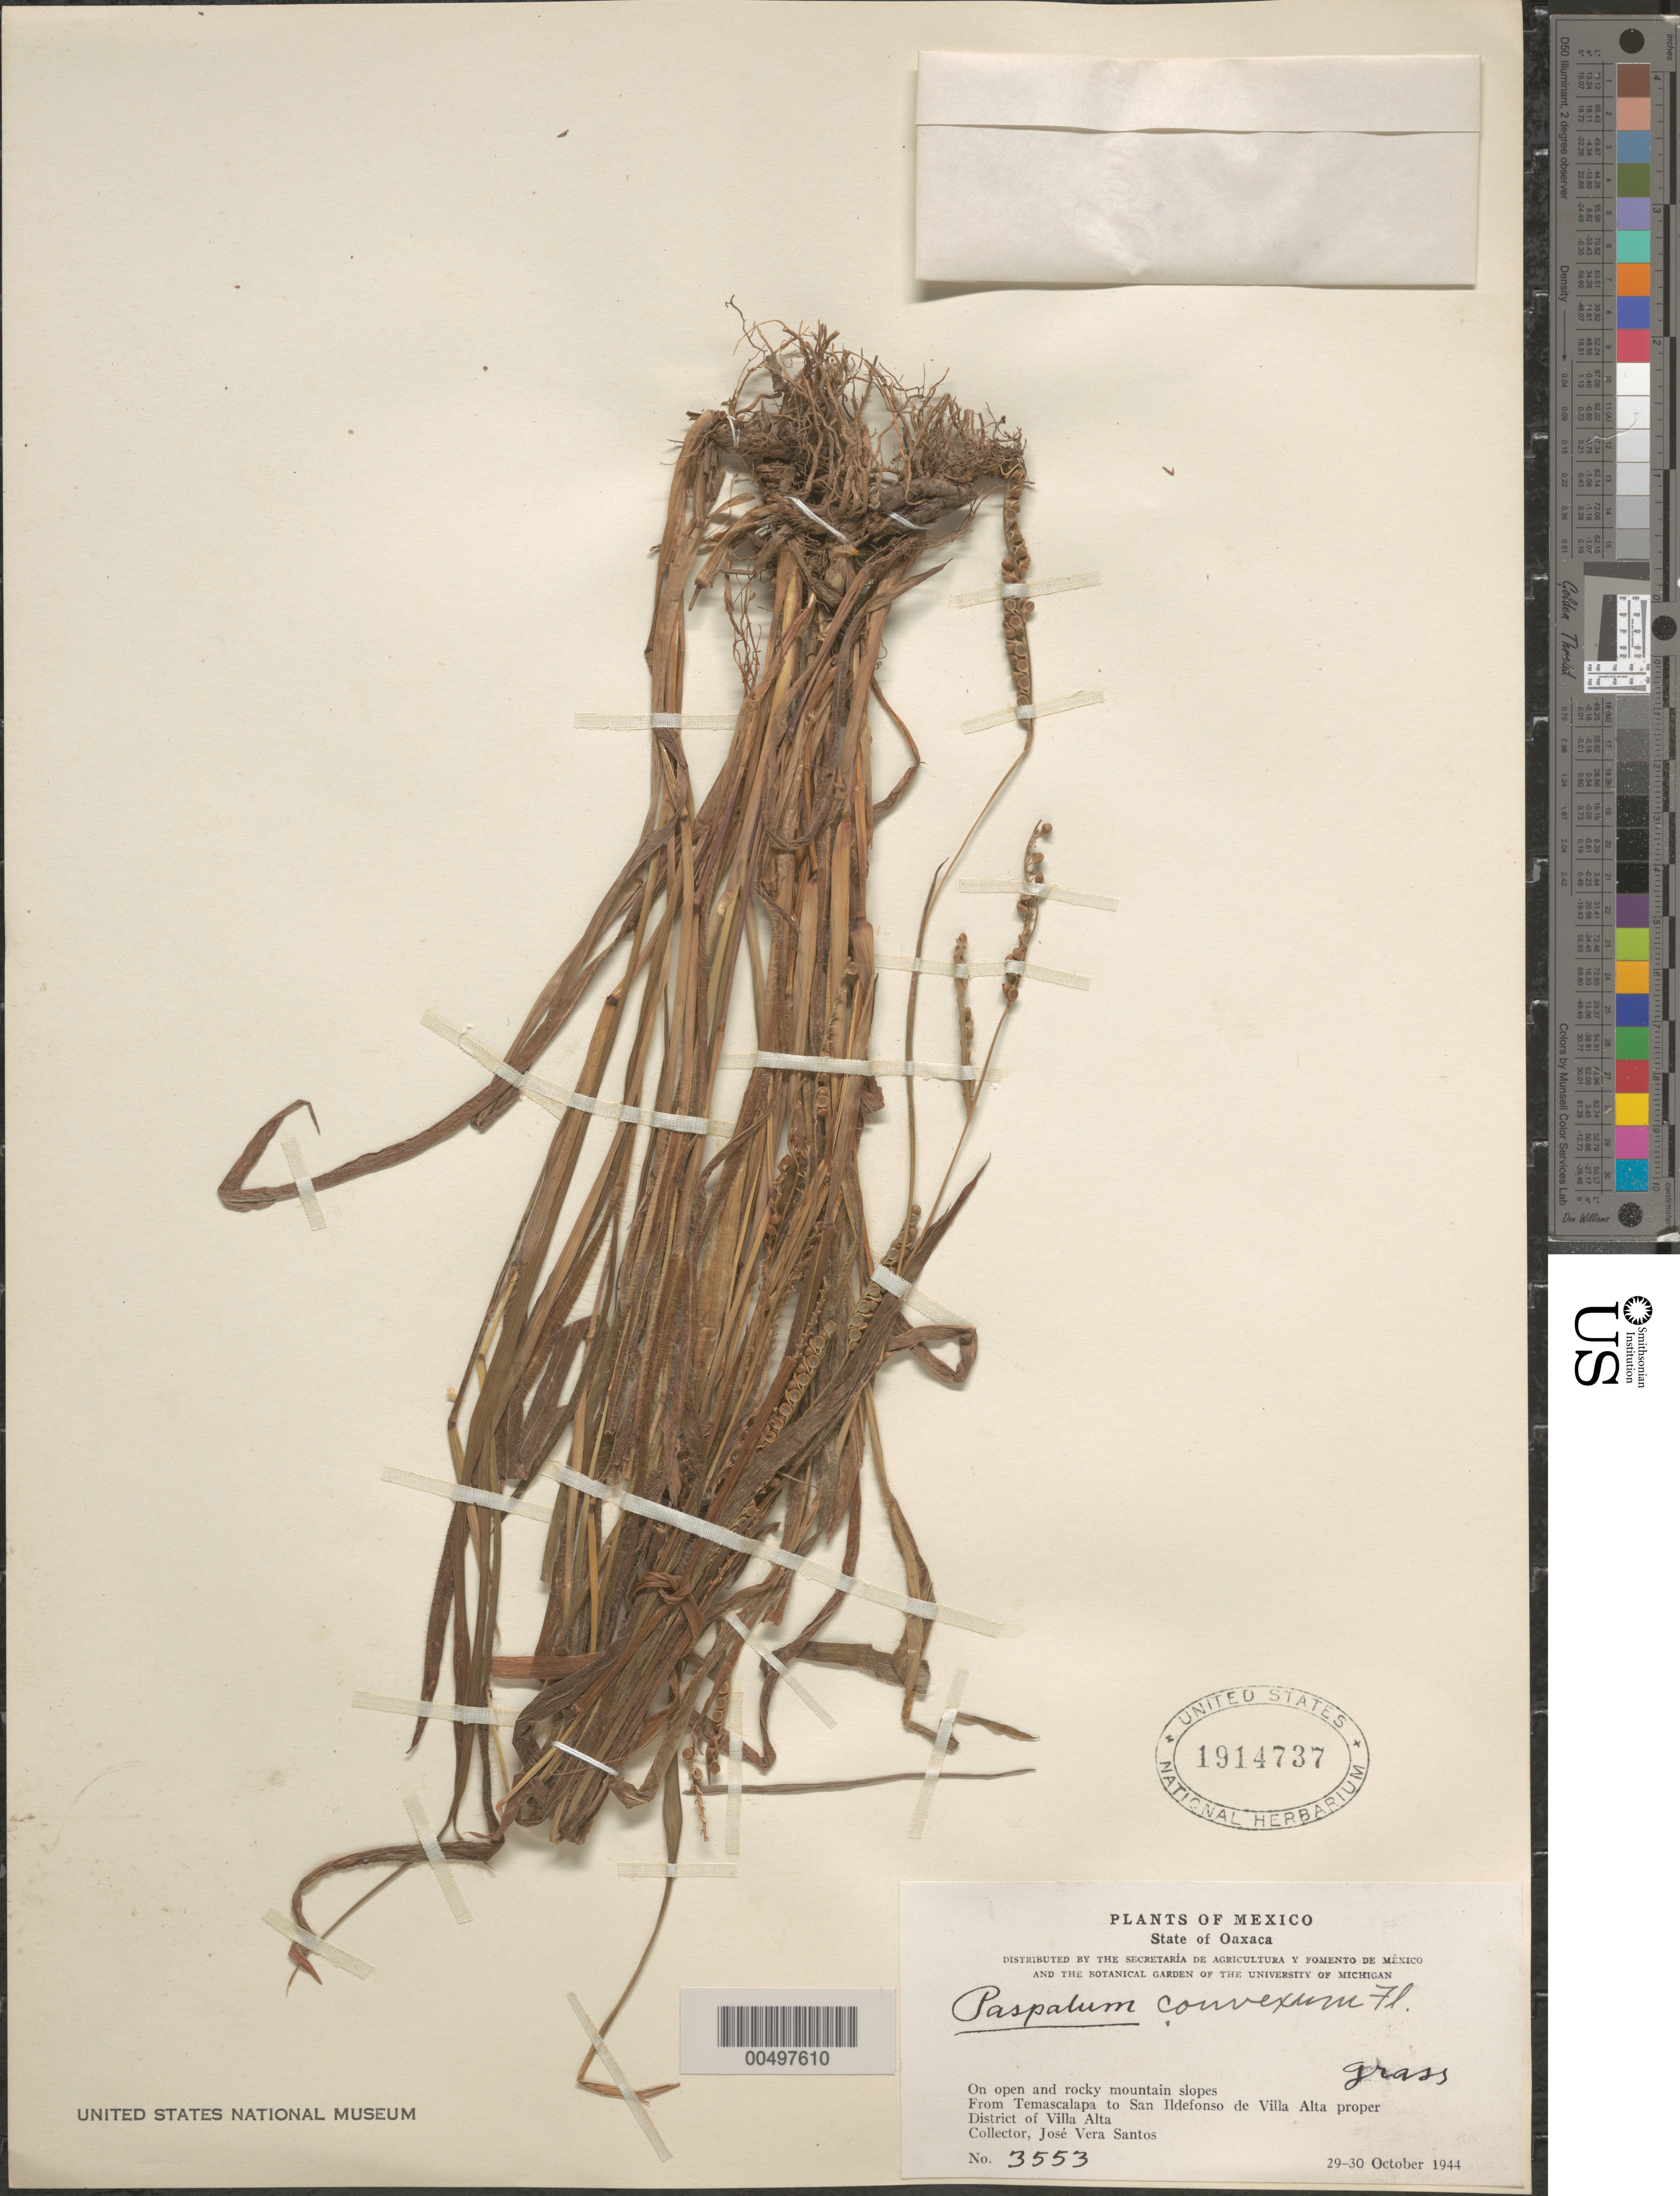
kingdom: Plantae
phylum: Tracheophyta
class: Liliopsida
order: Poales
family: Poaceae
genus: Paspalum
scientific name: Paspalum convexum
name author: Humb. & Bonpl. ex Flüggé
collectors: J. V. Santos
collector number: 3553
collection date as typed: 29 Oct 1944 to 30 Oct 1944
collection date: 1944-10-29/1944-10-30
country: Mexico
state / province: Oaxaca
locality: From Temascalapa to San Ildefonso de Villa Alta proper, Dist of Villa Alta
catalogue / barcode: US 1914737